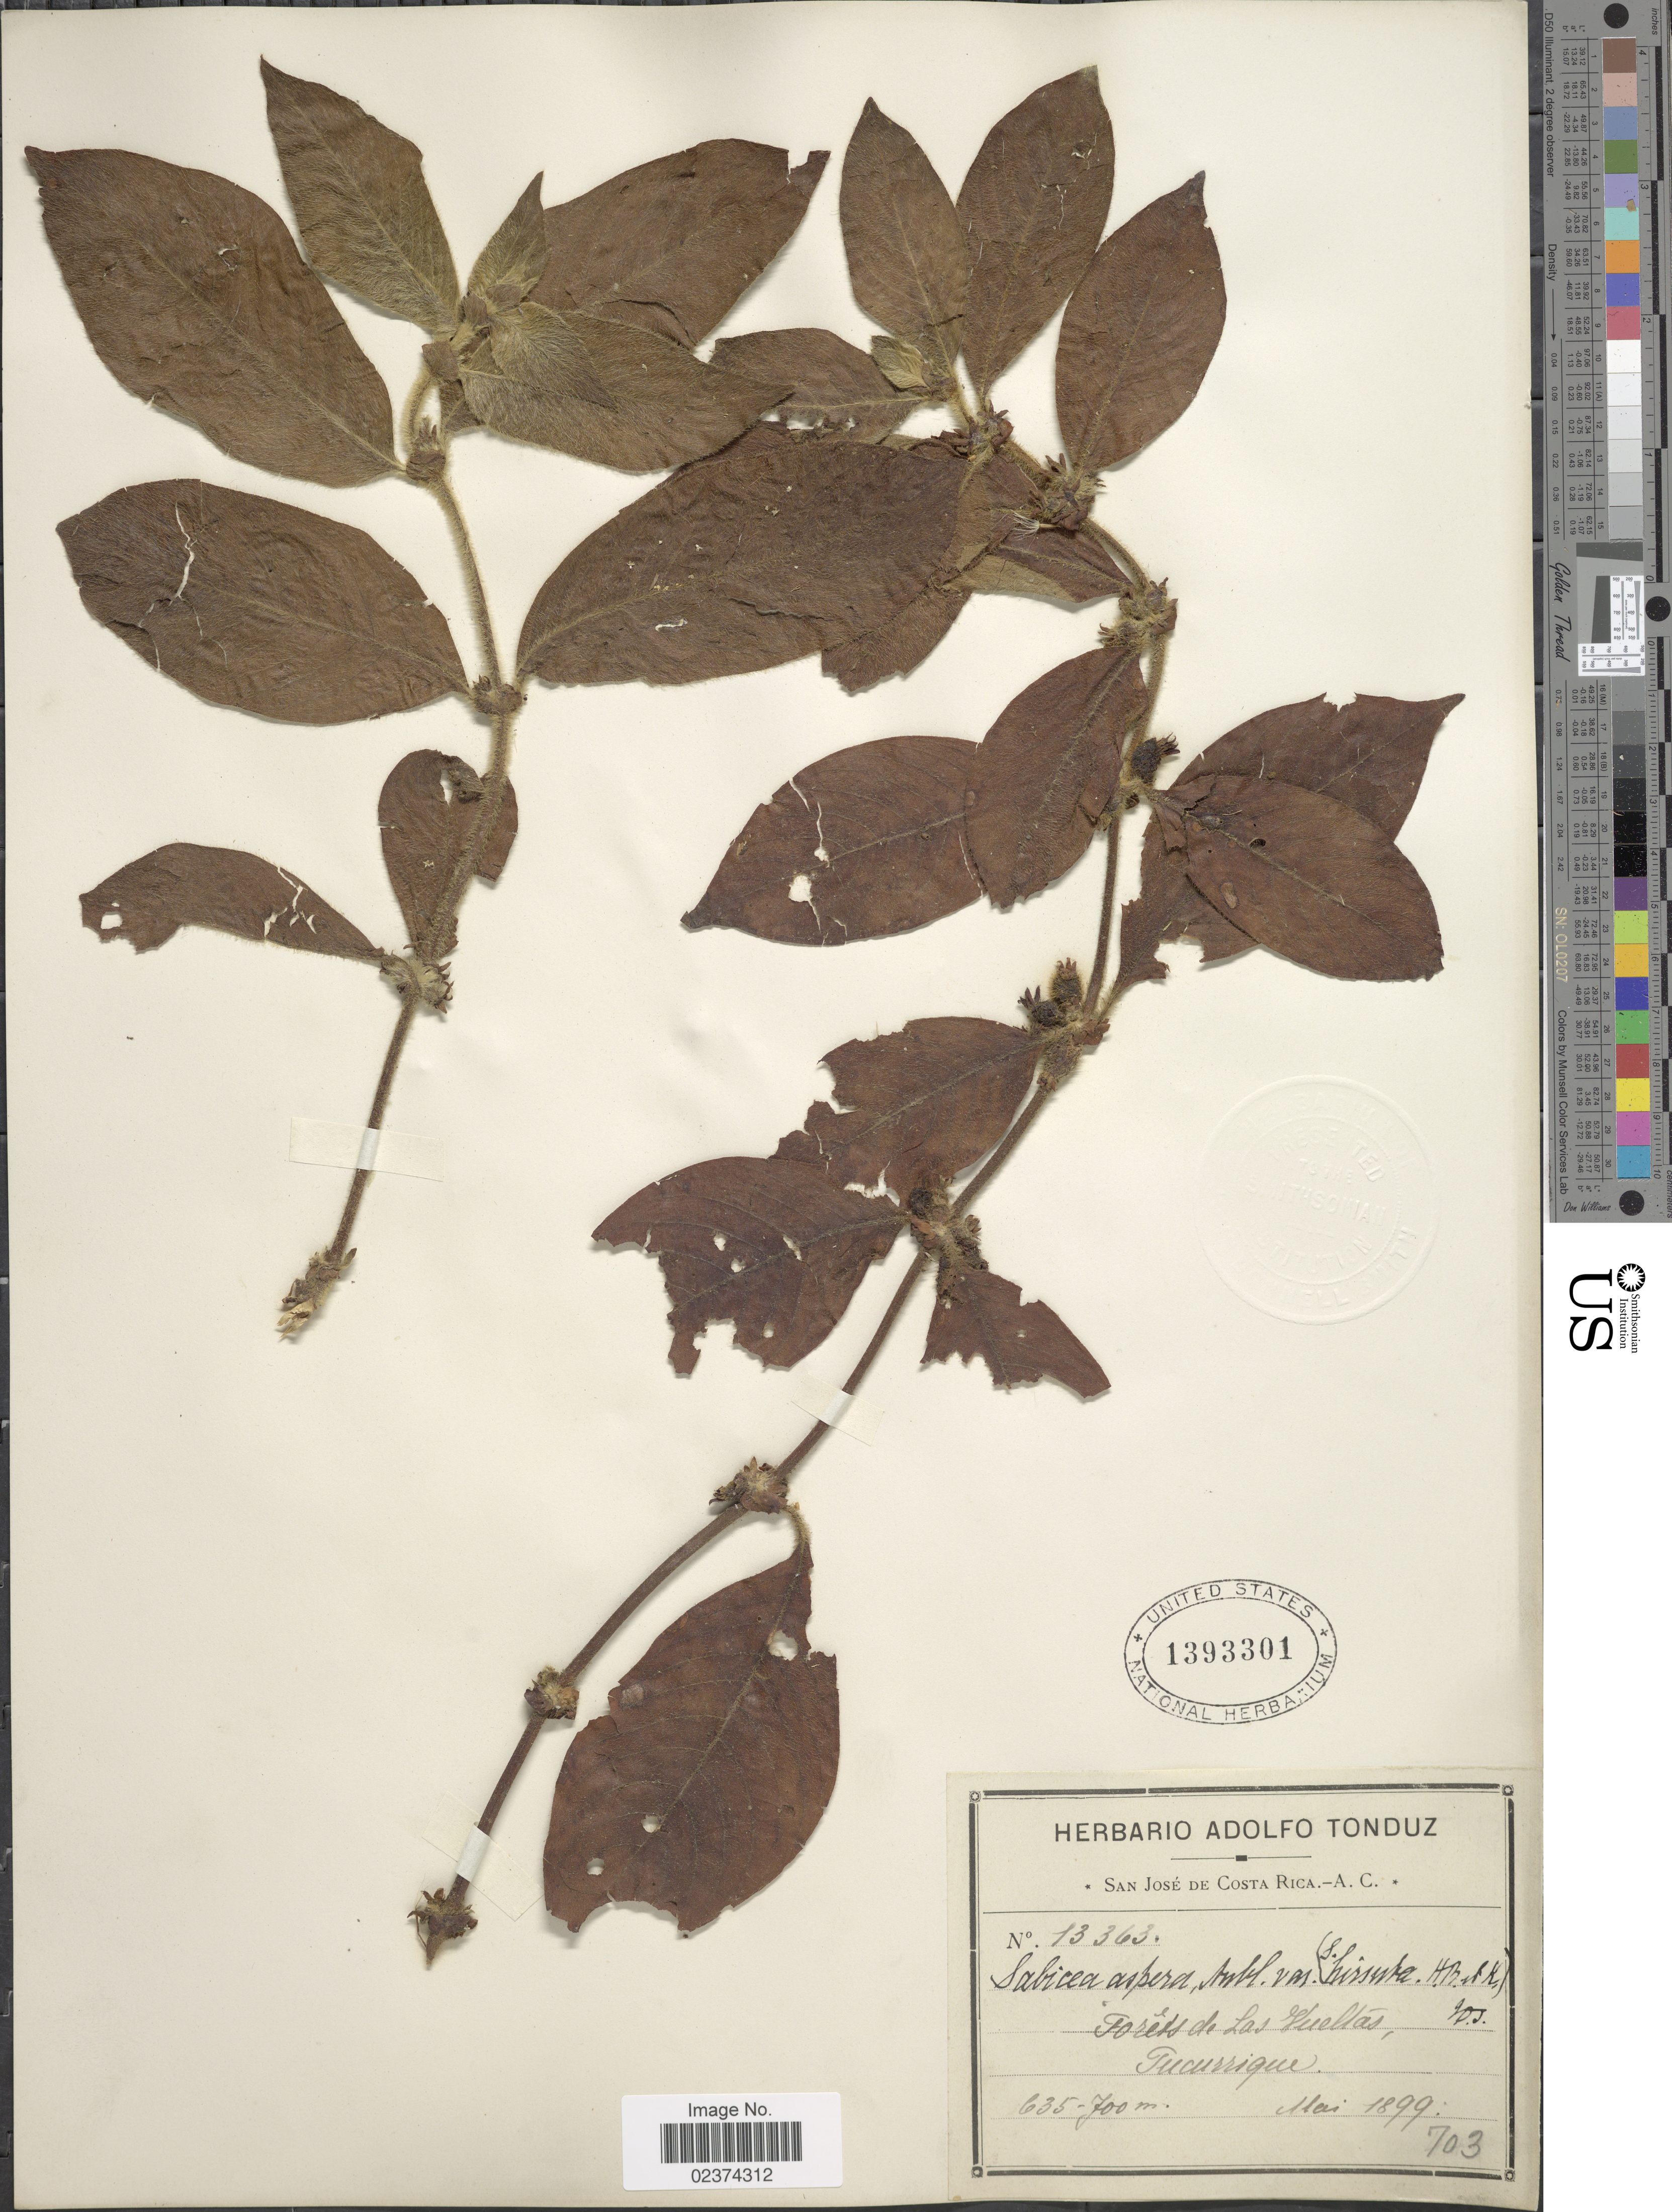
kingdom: Plantae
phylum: Tracheophyta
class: Magnoliopsida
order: Gentianales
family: Rubiaceae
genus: Sabicea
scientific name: Sabicea hirsuta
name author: Kunth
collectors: ex Herb. Adolfo Tonduz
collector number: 13363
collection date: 1899-05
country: Costa Rica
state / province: Cartago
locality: Forêts de Las Vueltas, Tucurrique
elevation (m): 635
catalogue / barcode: US 1393301